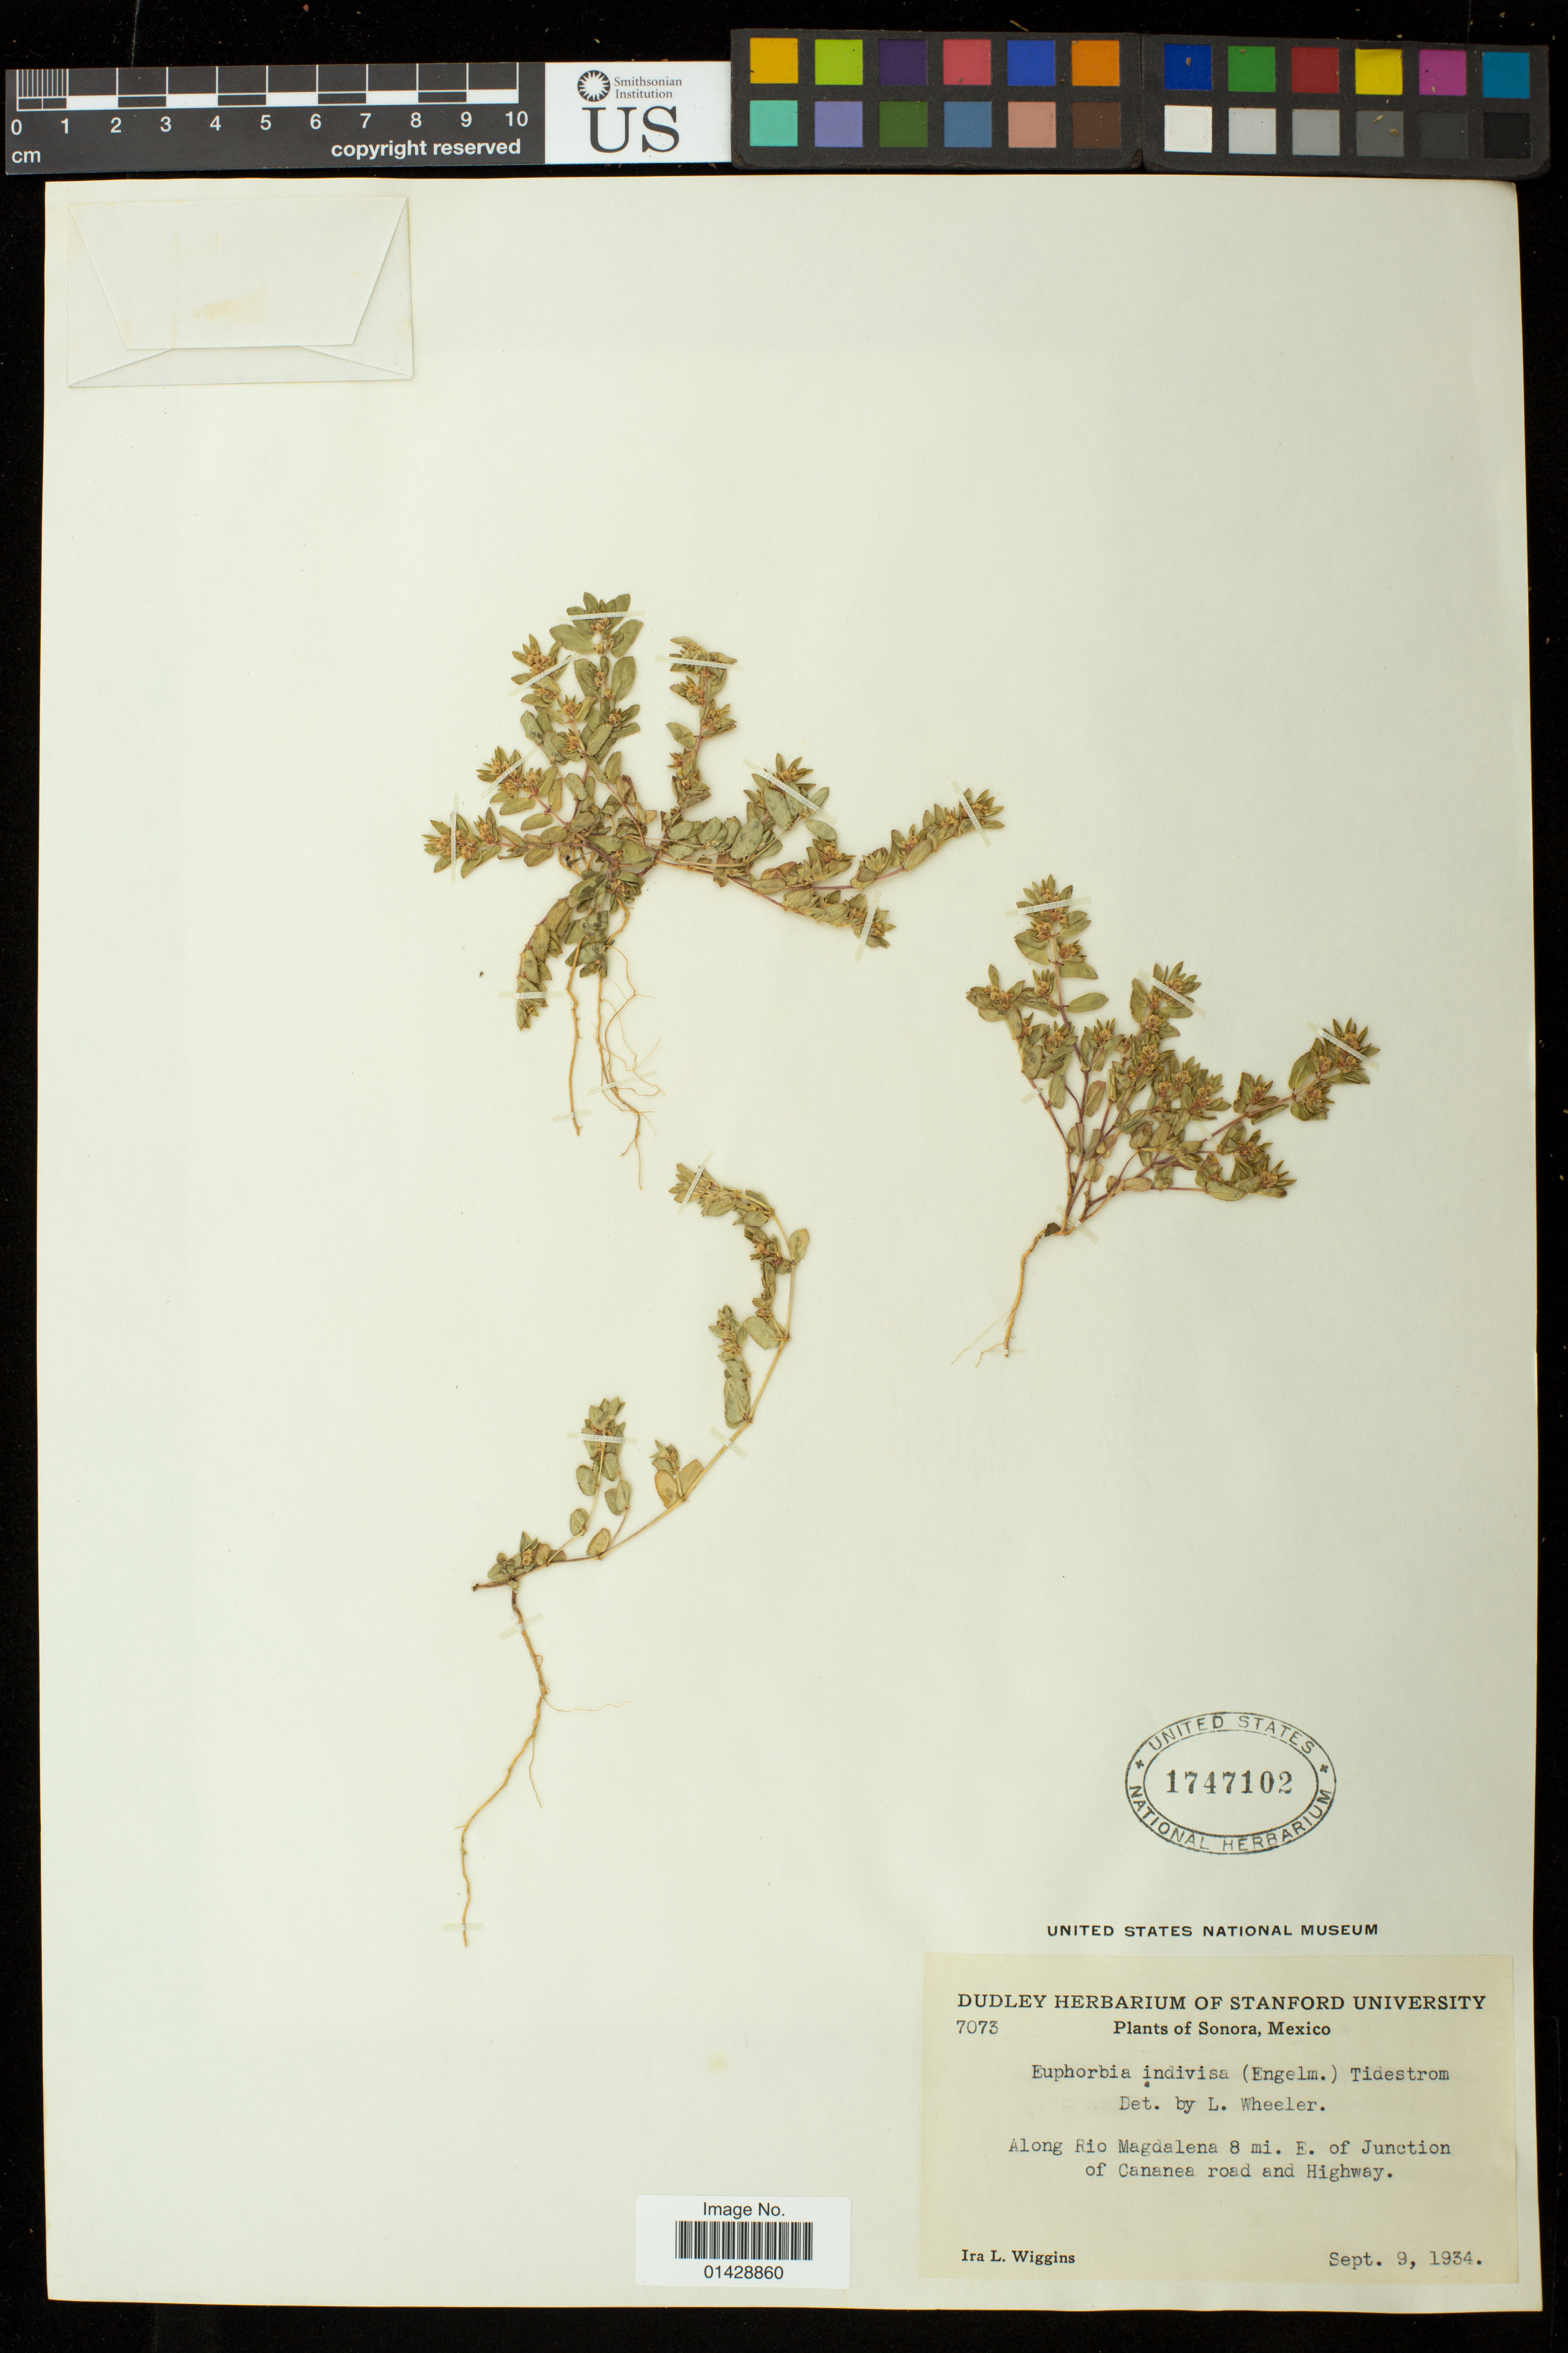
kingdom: Plantae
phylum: Tracheophyta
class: Magnoliopsida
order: Malpighiales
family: Euphorbiaceae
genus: Euphorbia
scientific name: Euphorbia indivisa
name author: (Engelm.) Tidestr.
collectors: I. L. Wiggins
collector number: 7073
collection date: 1934-09-09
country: Mexico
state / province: Sonora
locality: Along Rio Magdalena 8 mi. E. of Junction of Cananea road and Highway.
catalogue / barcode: US 1747102